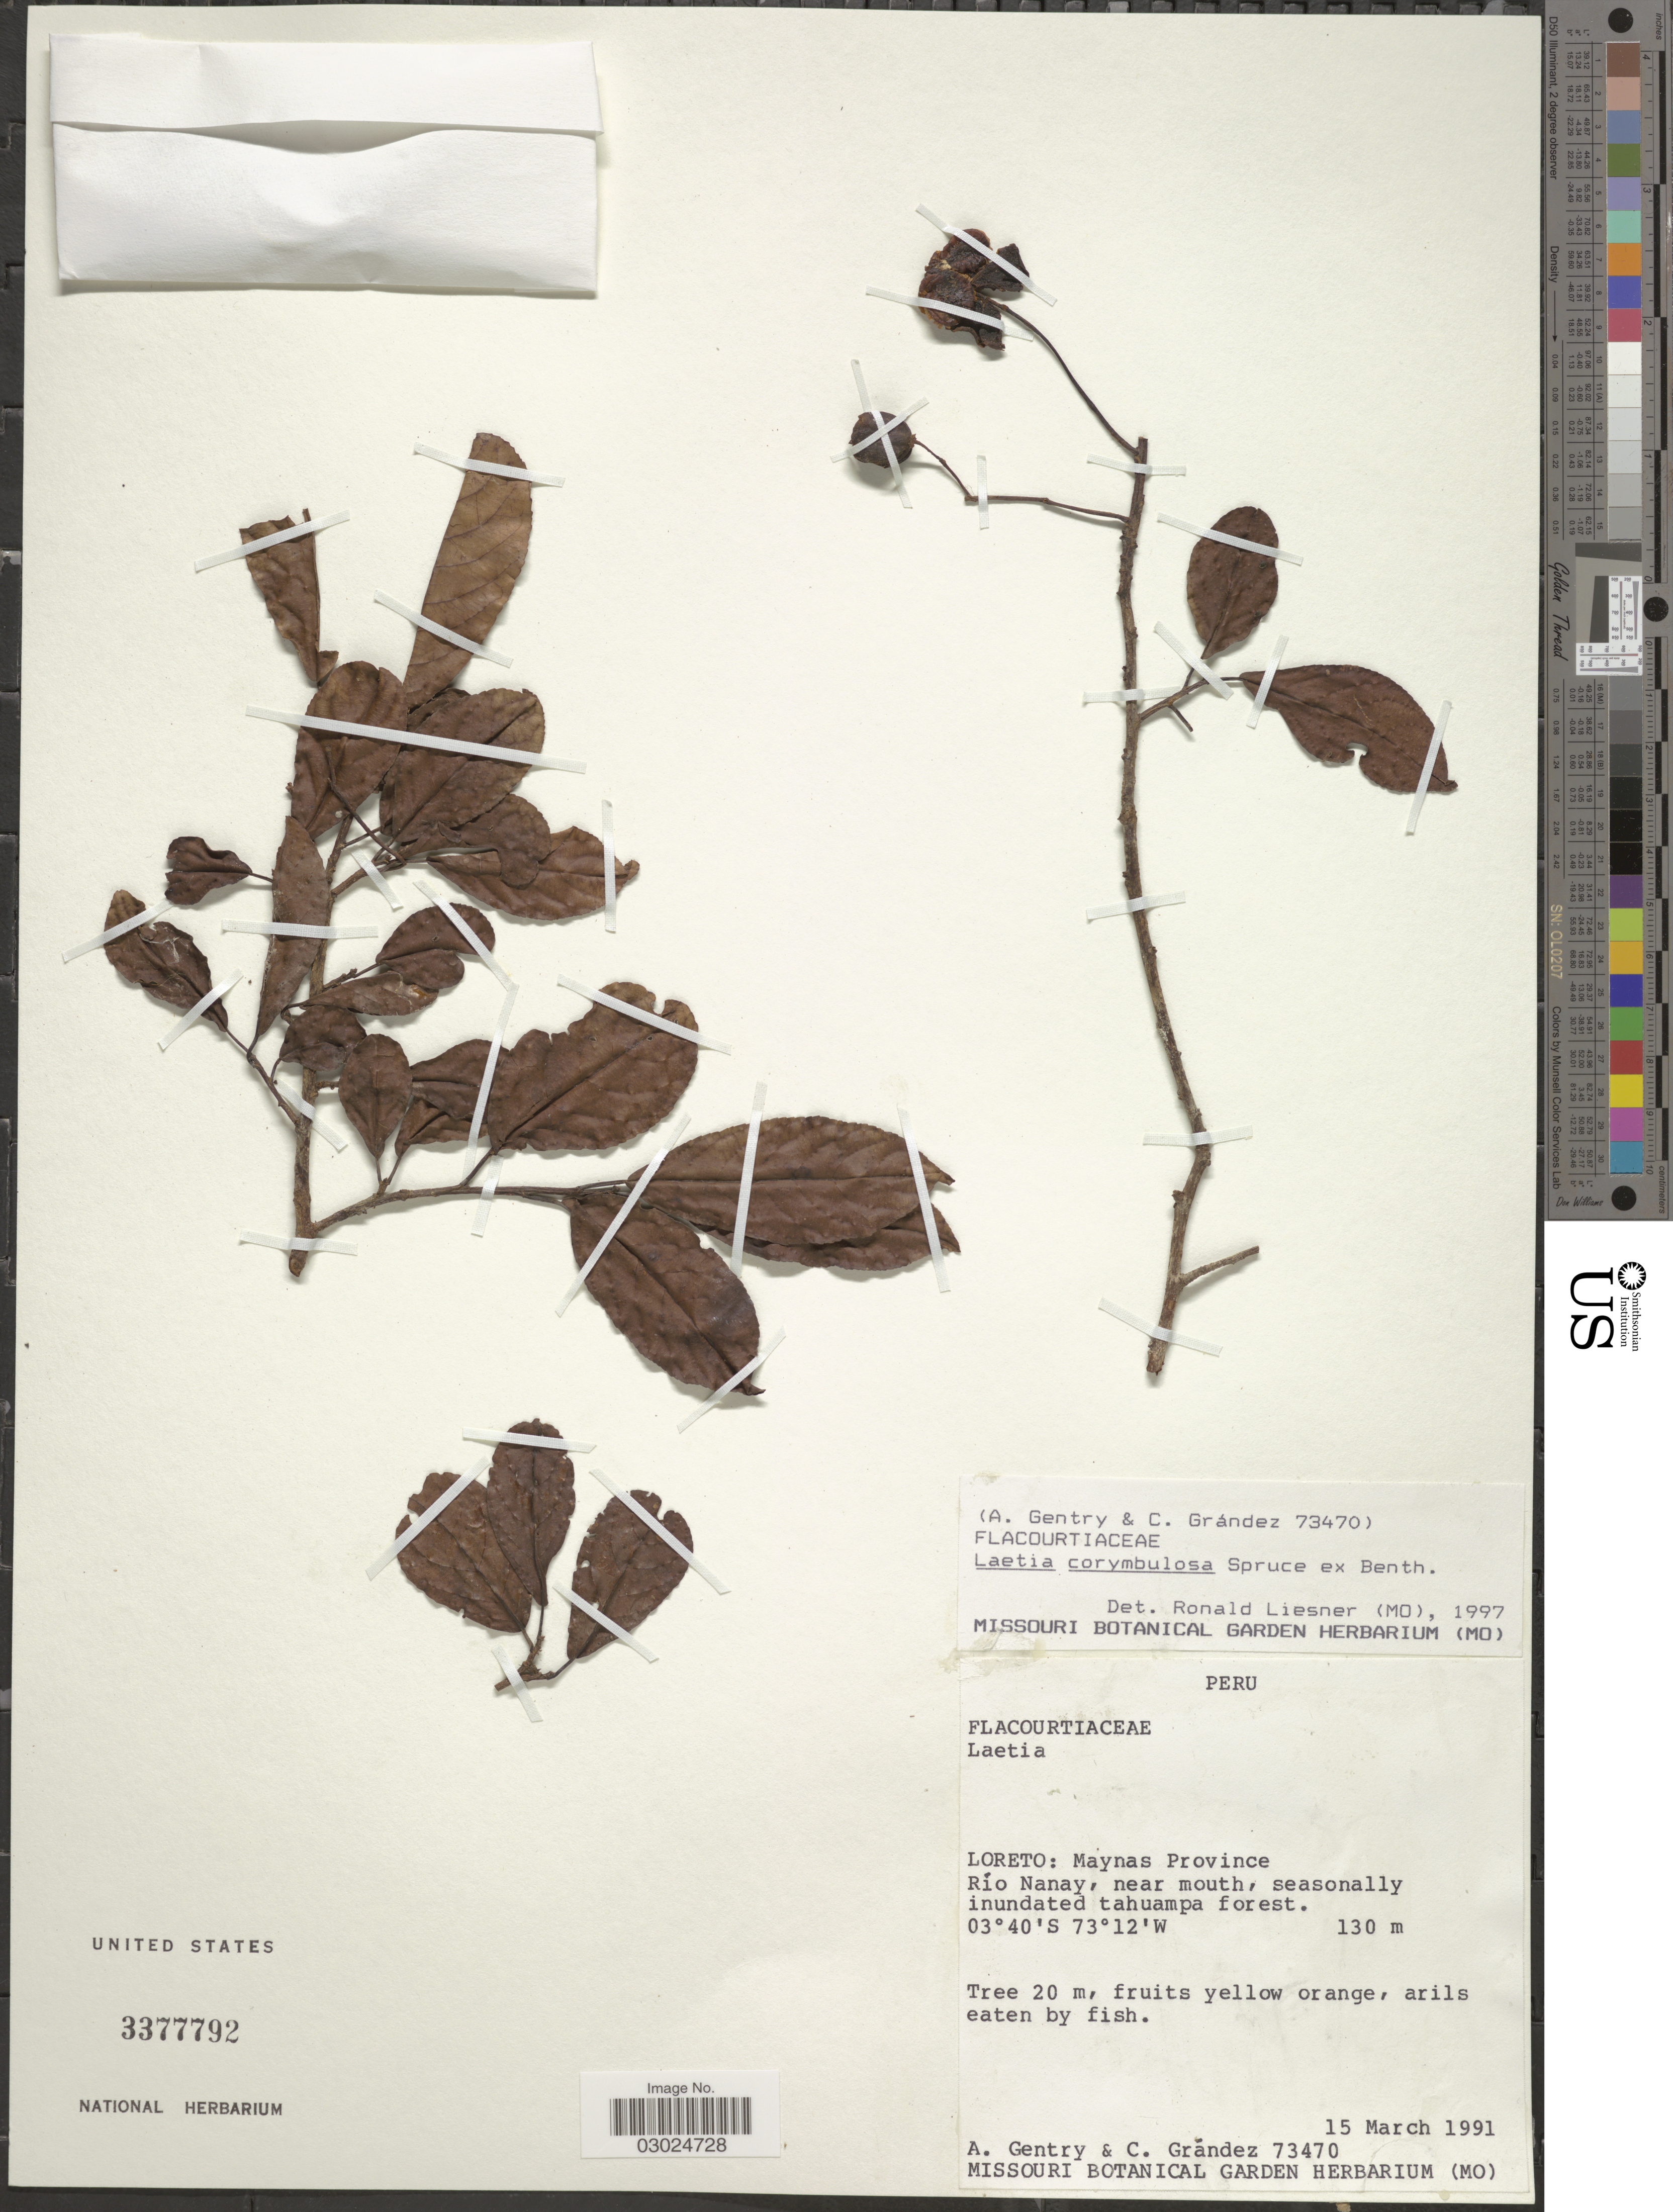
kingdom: Plantae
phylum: Tracheophyta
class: Magnoliopsida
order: Malpighiales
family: Salicaceae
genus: Laetia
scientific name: Laetia corymbulosa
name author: Spruce ex Benth.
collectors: A. H. Gentry & C. Grández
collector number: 73470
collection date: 1991-03-15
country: Peru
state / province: Loreto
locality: Maynas Province, Río Nanay, near mouth, seasonally inundated tahuampa forest.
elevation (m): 130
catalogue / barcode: US 3377792